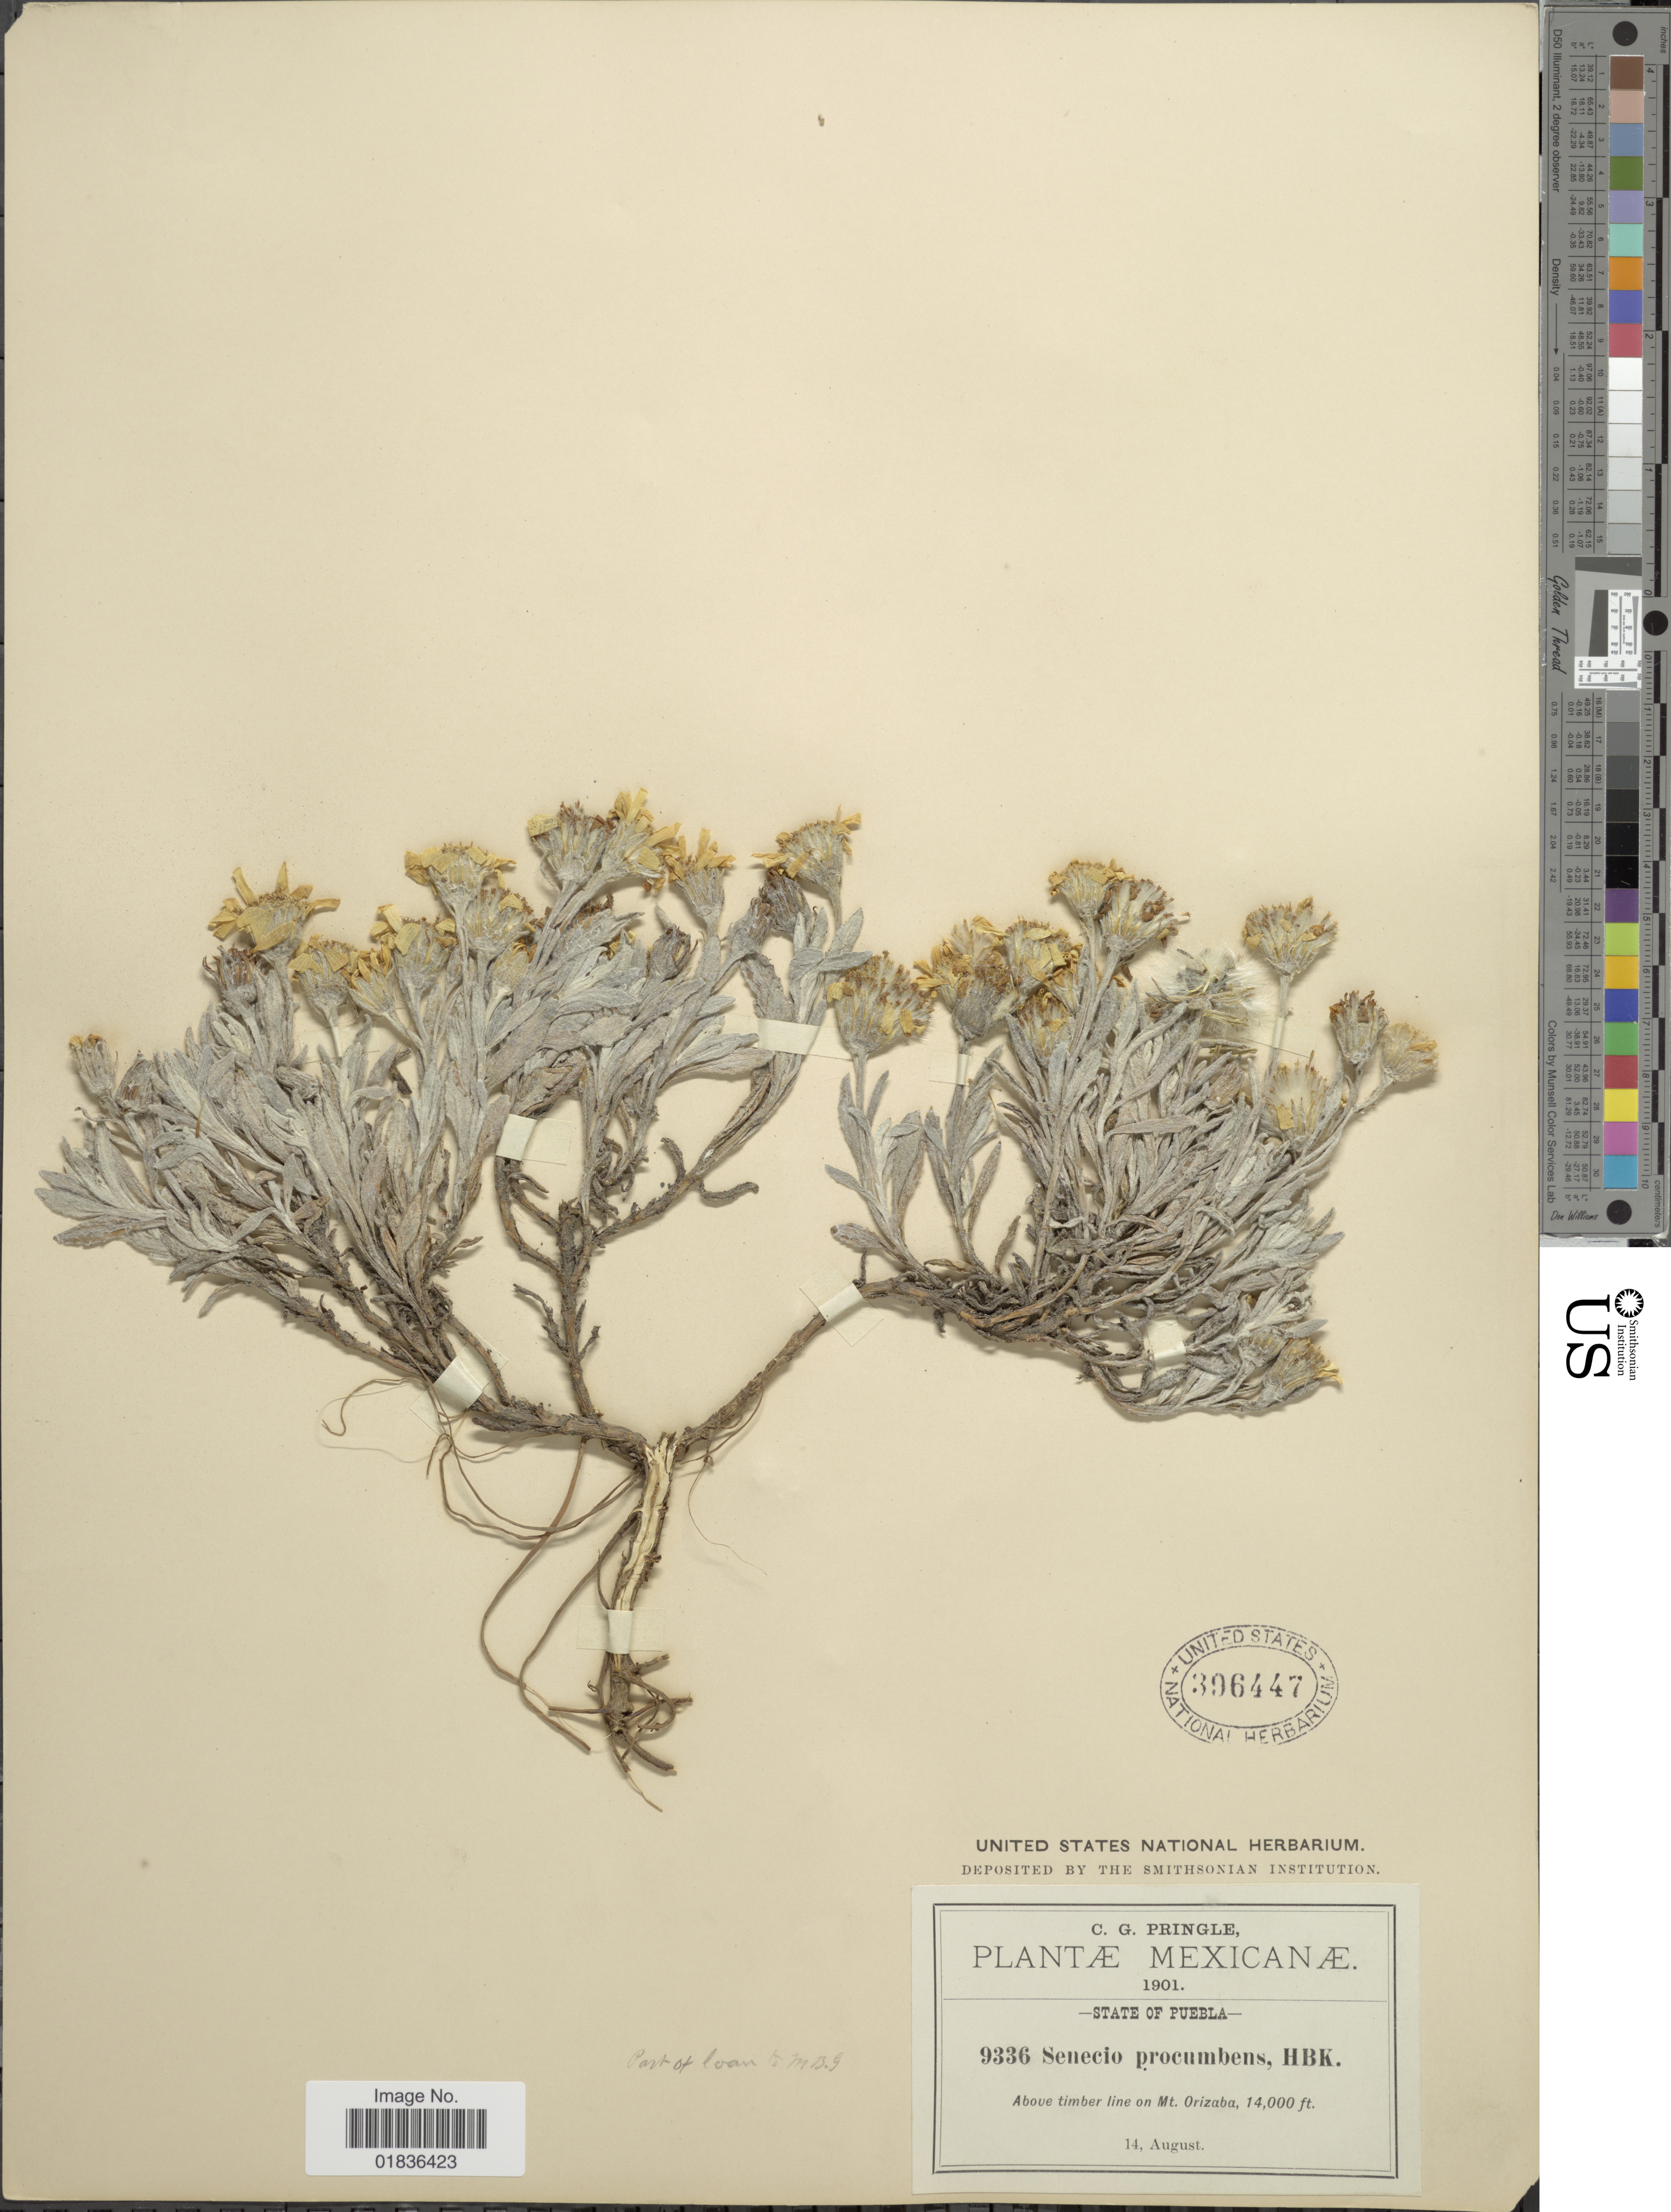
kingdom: Plantae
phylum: Tracheophyta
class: Magnoliopsida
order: Asterales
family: Asteraceae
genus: Senecio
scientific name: Senecio procumbens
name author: Kunth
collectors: C. G. Pringle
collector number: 9336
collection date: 1901-08-14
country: Mexico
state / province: Puebla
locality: Above timber line on Mt. Orizaba.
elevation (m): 4267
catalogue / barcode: US 396447